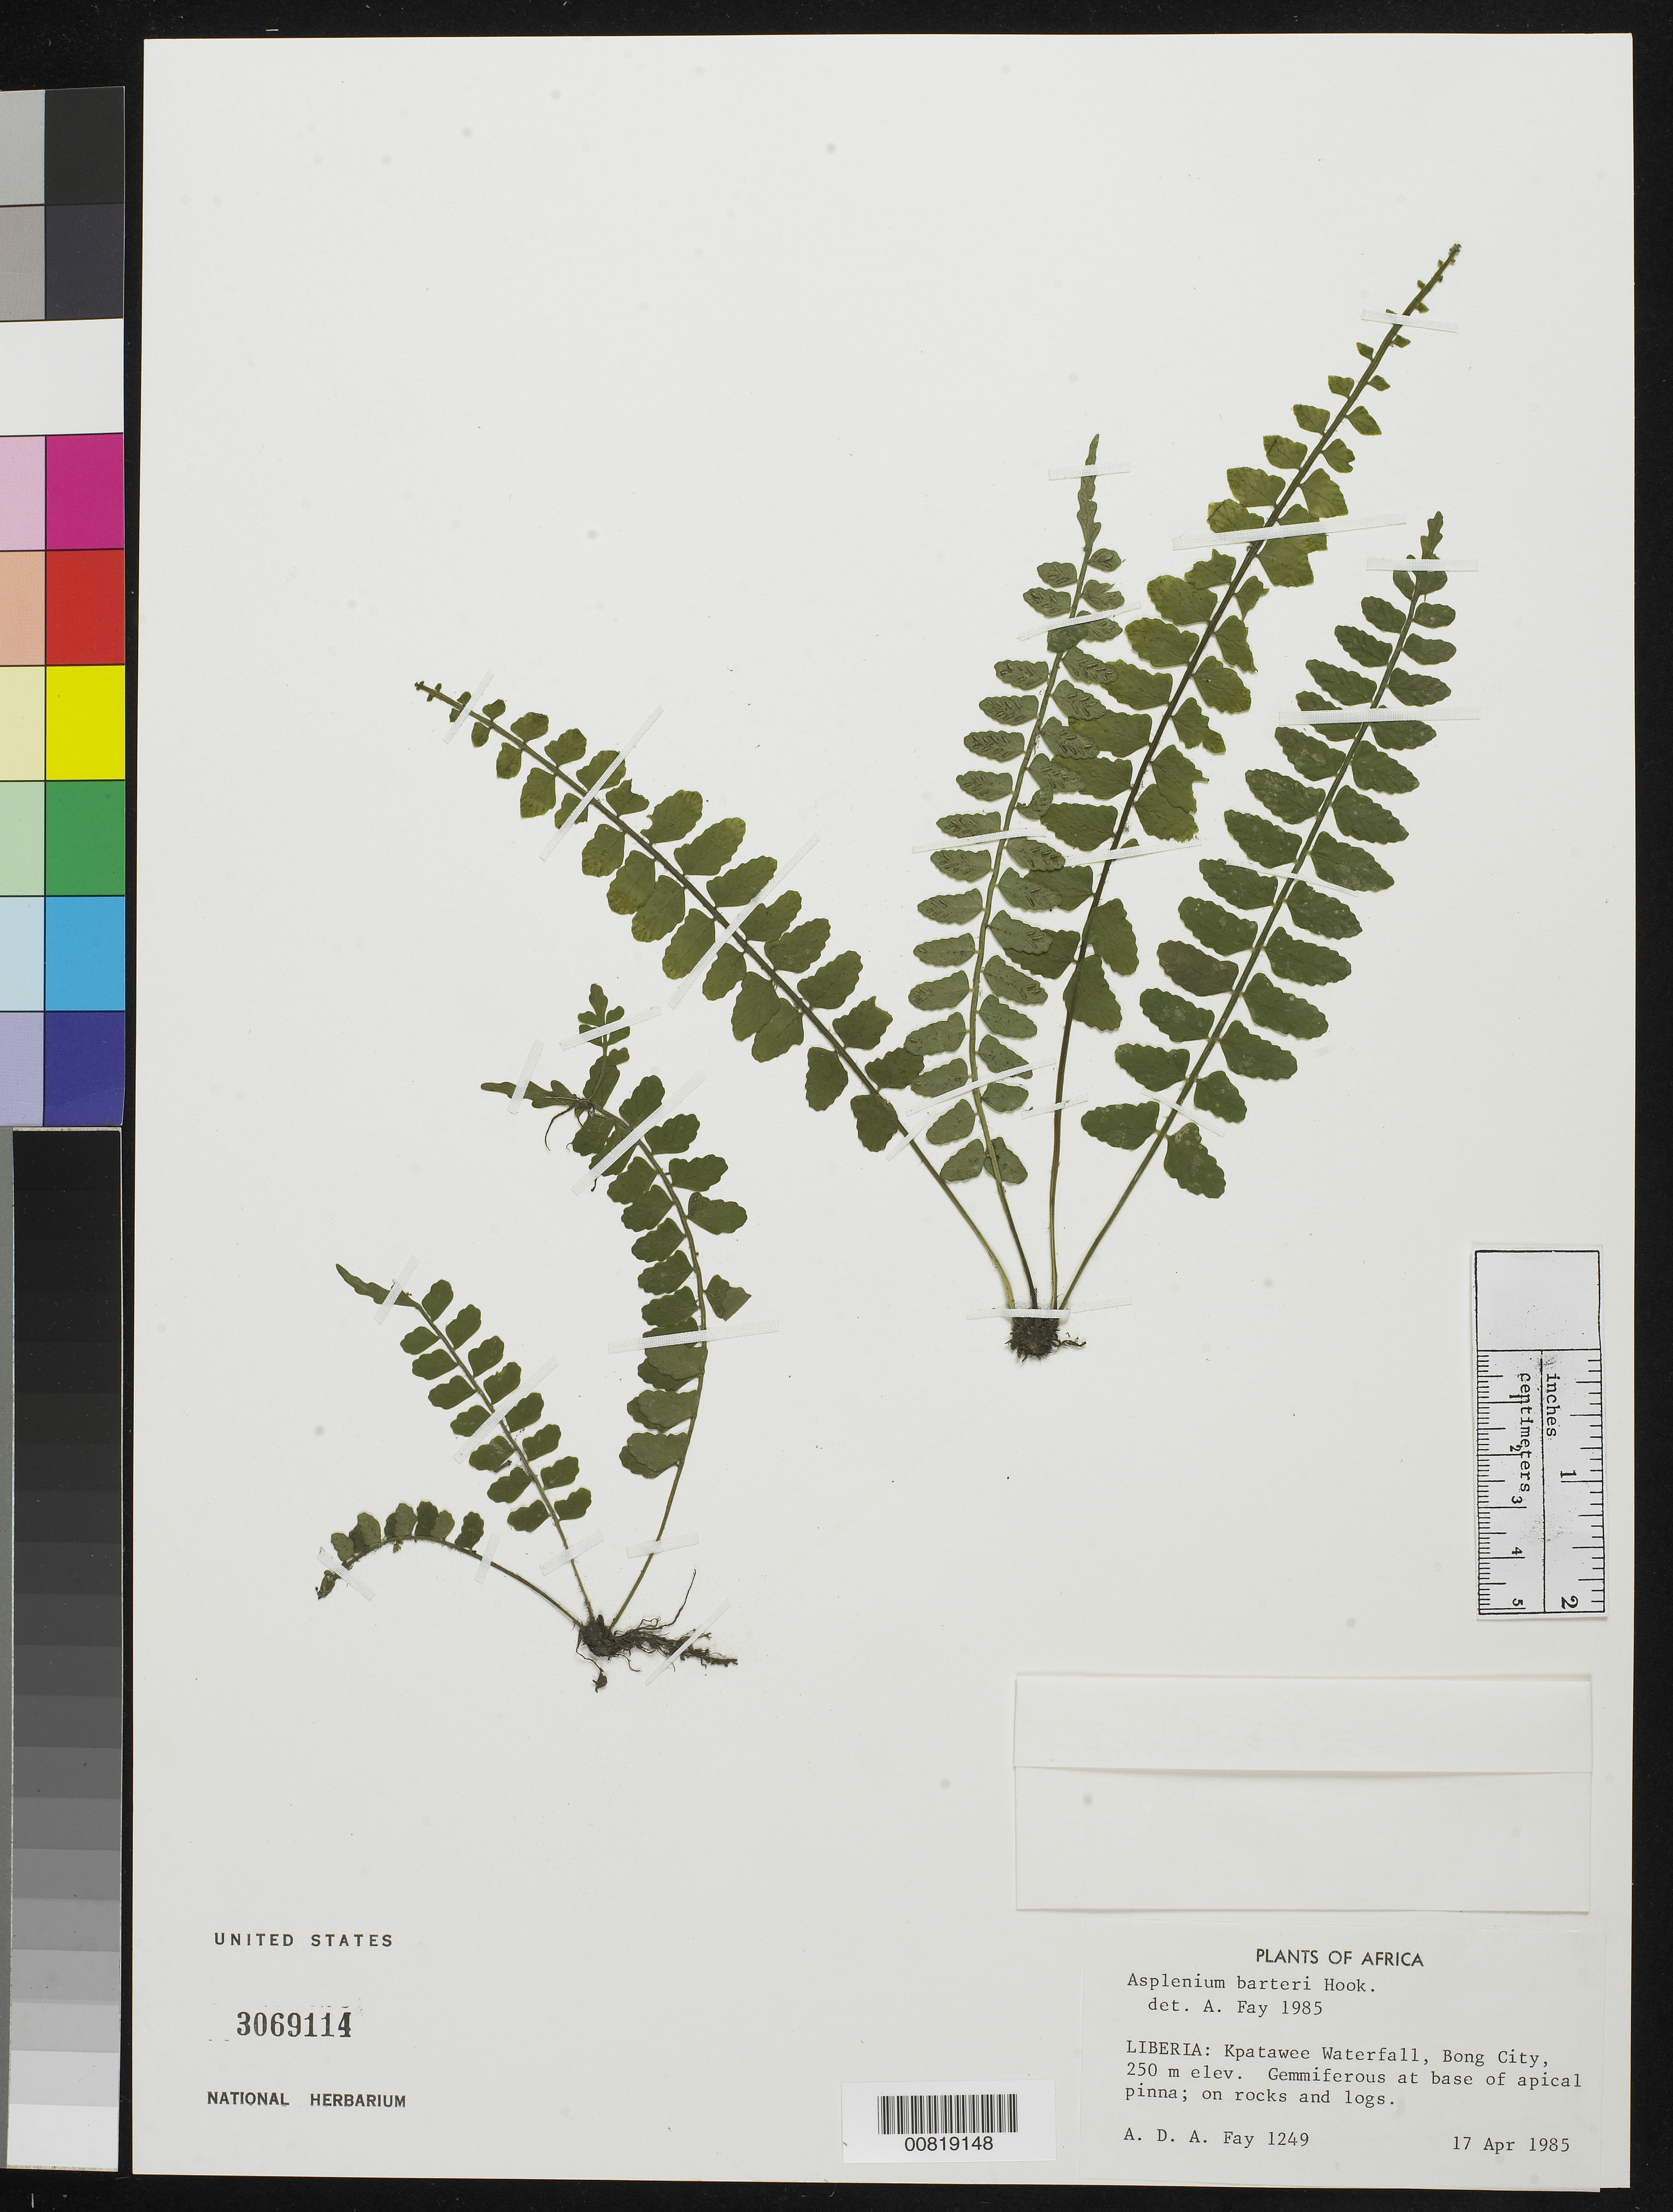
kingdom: Plantae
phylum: Tracheophyta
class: Polypodiopsida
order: Polypodiales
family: Aspleniaceae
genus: Asplenium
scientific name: Asplenium barteri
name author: Hook.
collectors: A. Fay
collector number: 1249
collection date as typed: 17 Apr 1985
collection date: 1985-04-17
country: Liberia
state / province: Bong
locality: Kpatawee Waterfall, Bong City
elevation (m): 250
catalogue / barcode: US 3069114